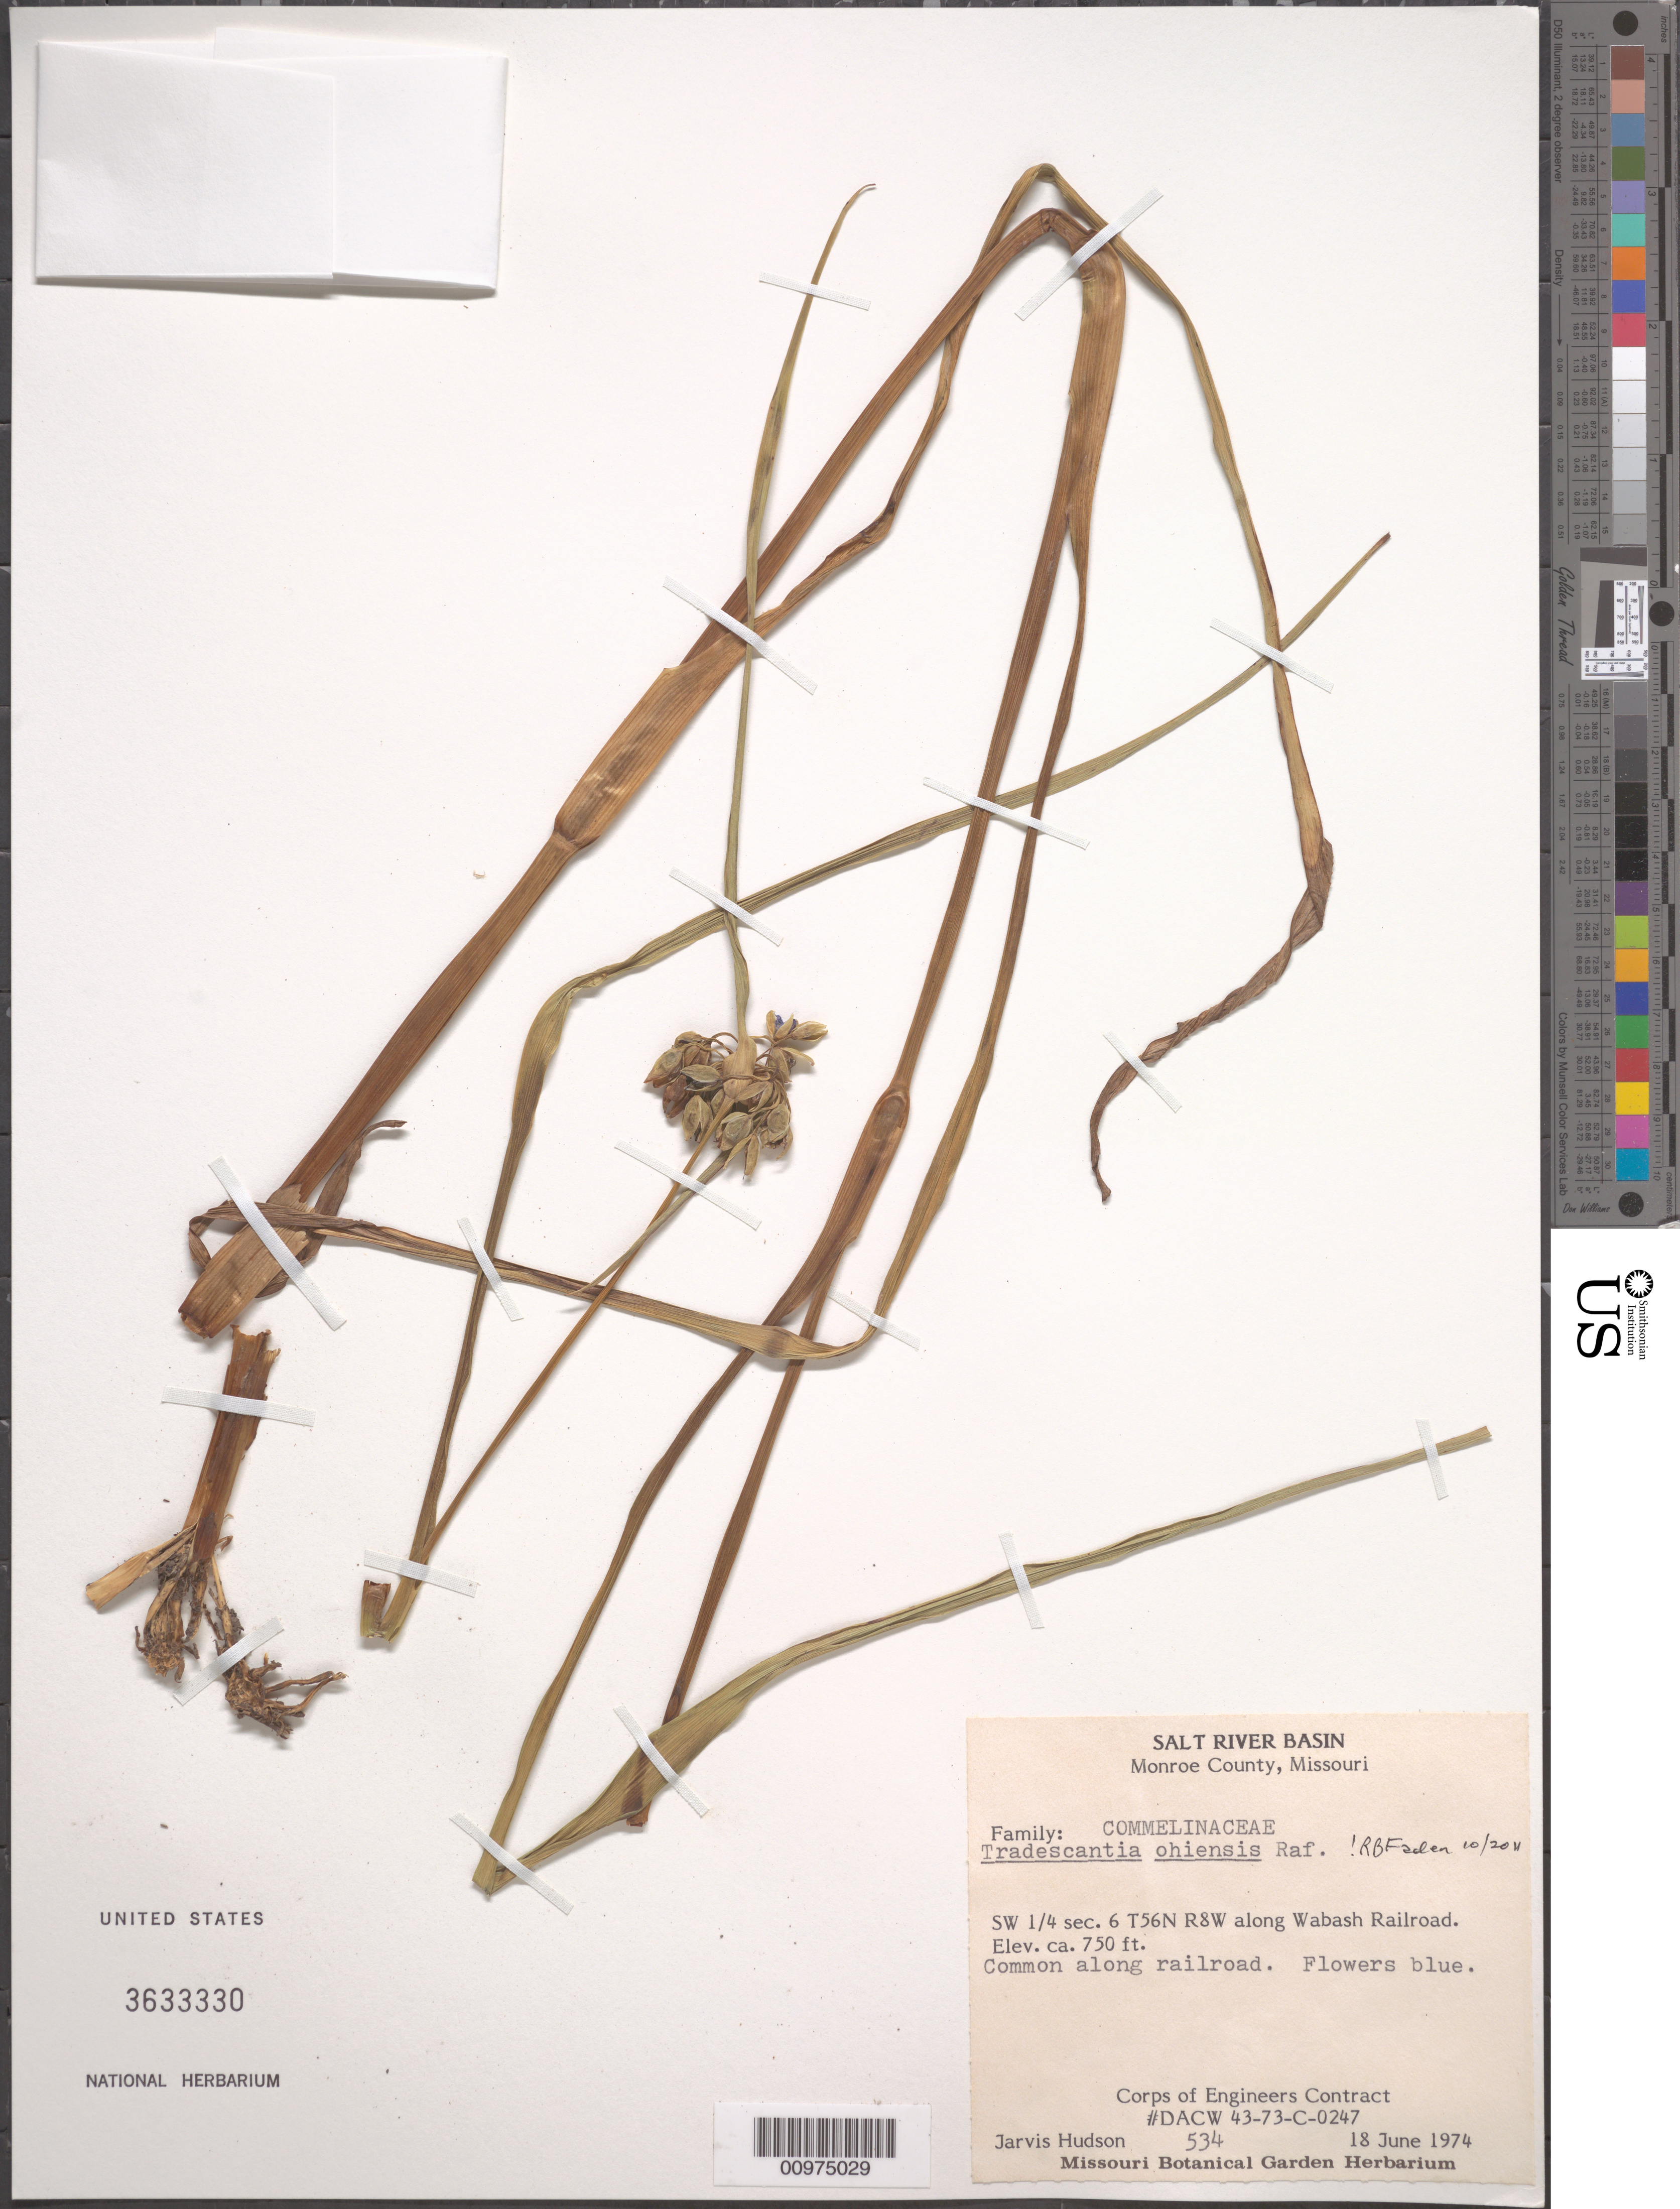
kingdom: Plantae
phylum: Tracheophyta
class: Liliopsida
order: Commelinales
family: Commelinaceae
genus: Tradescantia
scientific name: Tradescantia ohiensis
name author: Raf.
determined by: Faden, Robert B., (US), Smithsonian Institution - National Museum of Natural History (UNITED STATES)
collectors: J. Hudson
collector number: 534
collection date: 1974-06-18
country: United States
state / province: Missouri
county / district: Monroe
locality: Salt River Basin. SW ¼ sec. 6 T56N R&W along Wabash Railroad..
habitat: Common along railroad.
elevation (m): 229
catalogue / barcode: US 3633330